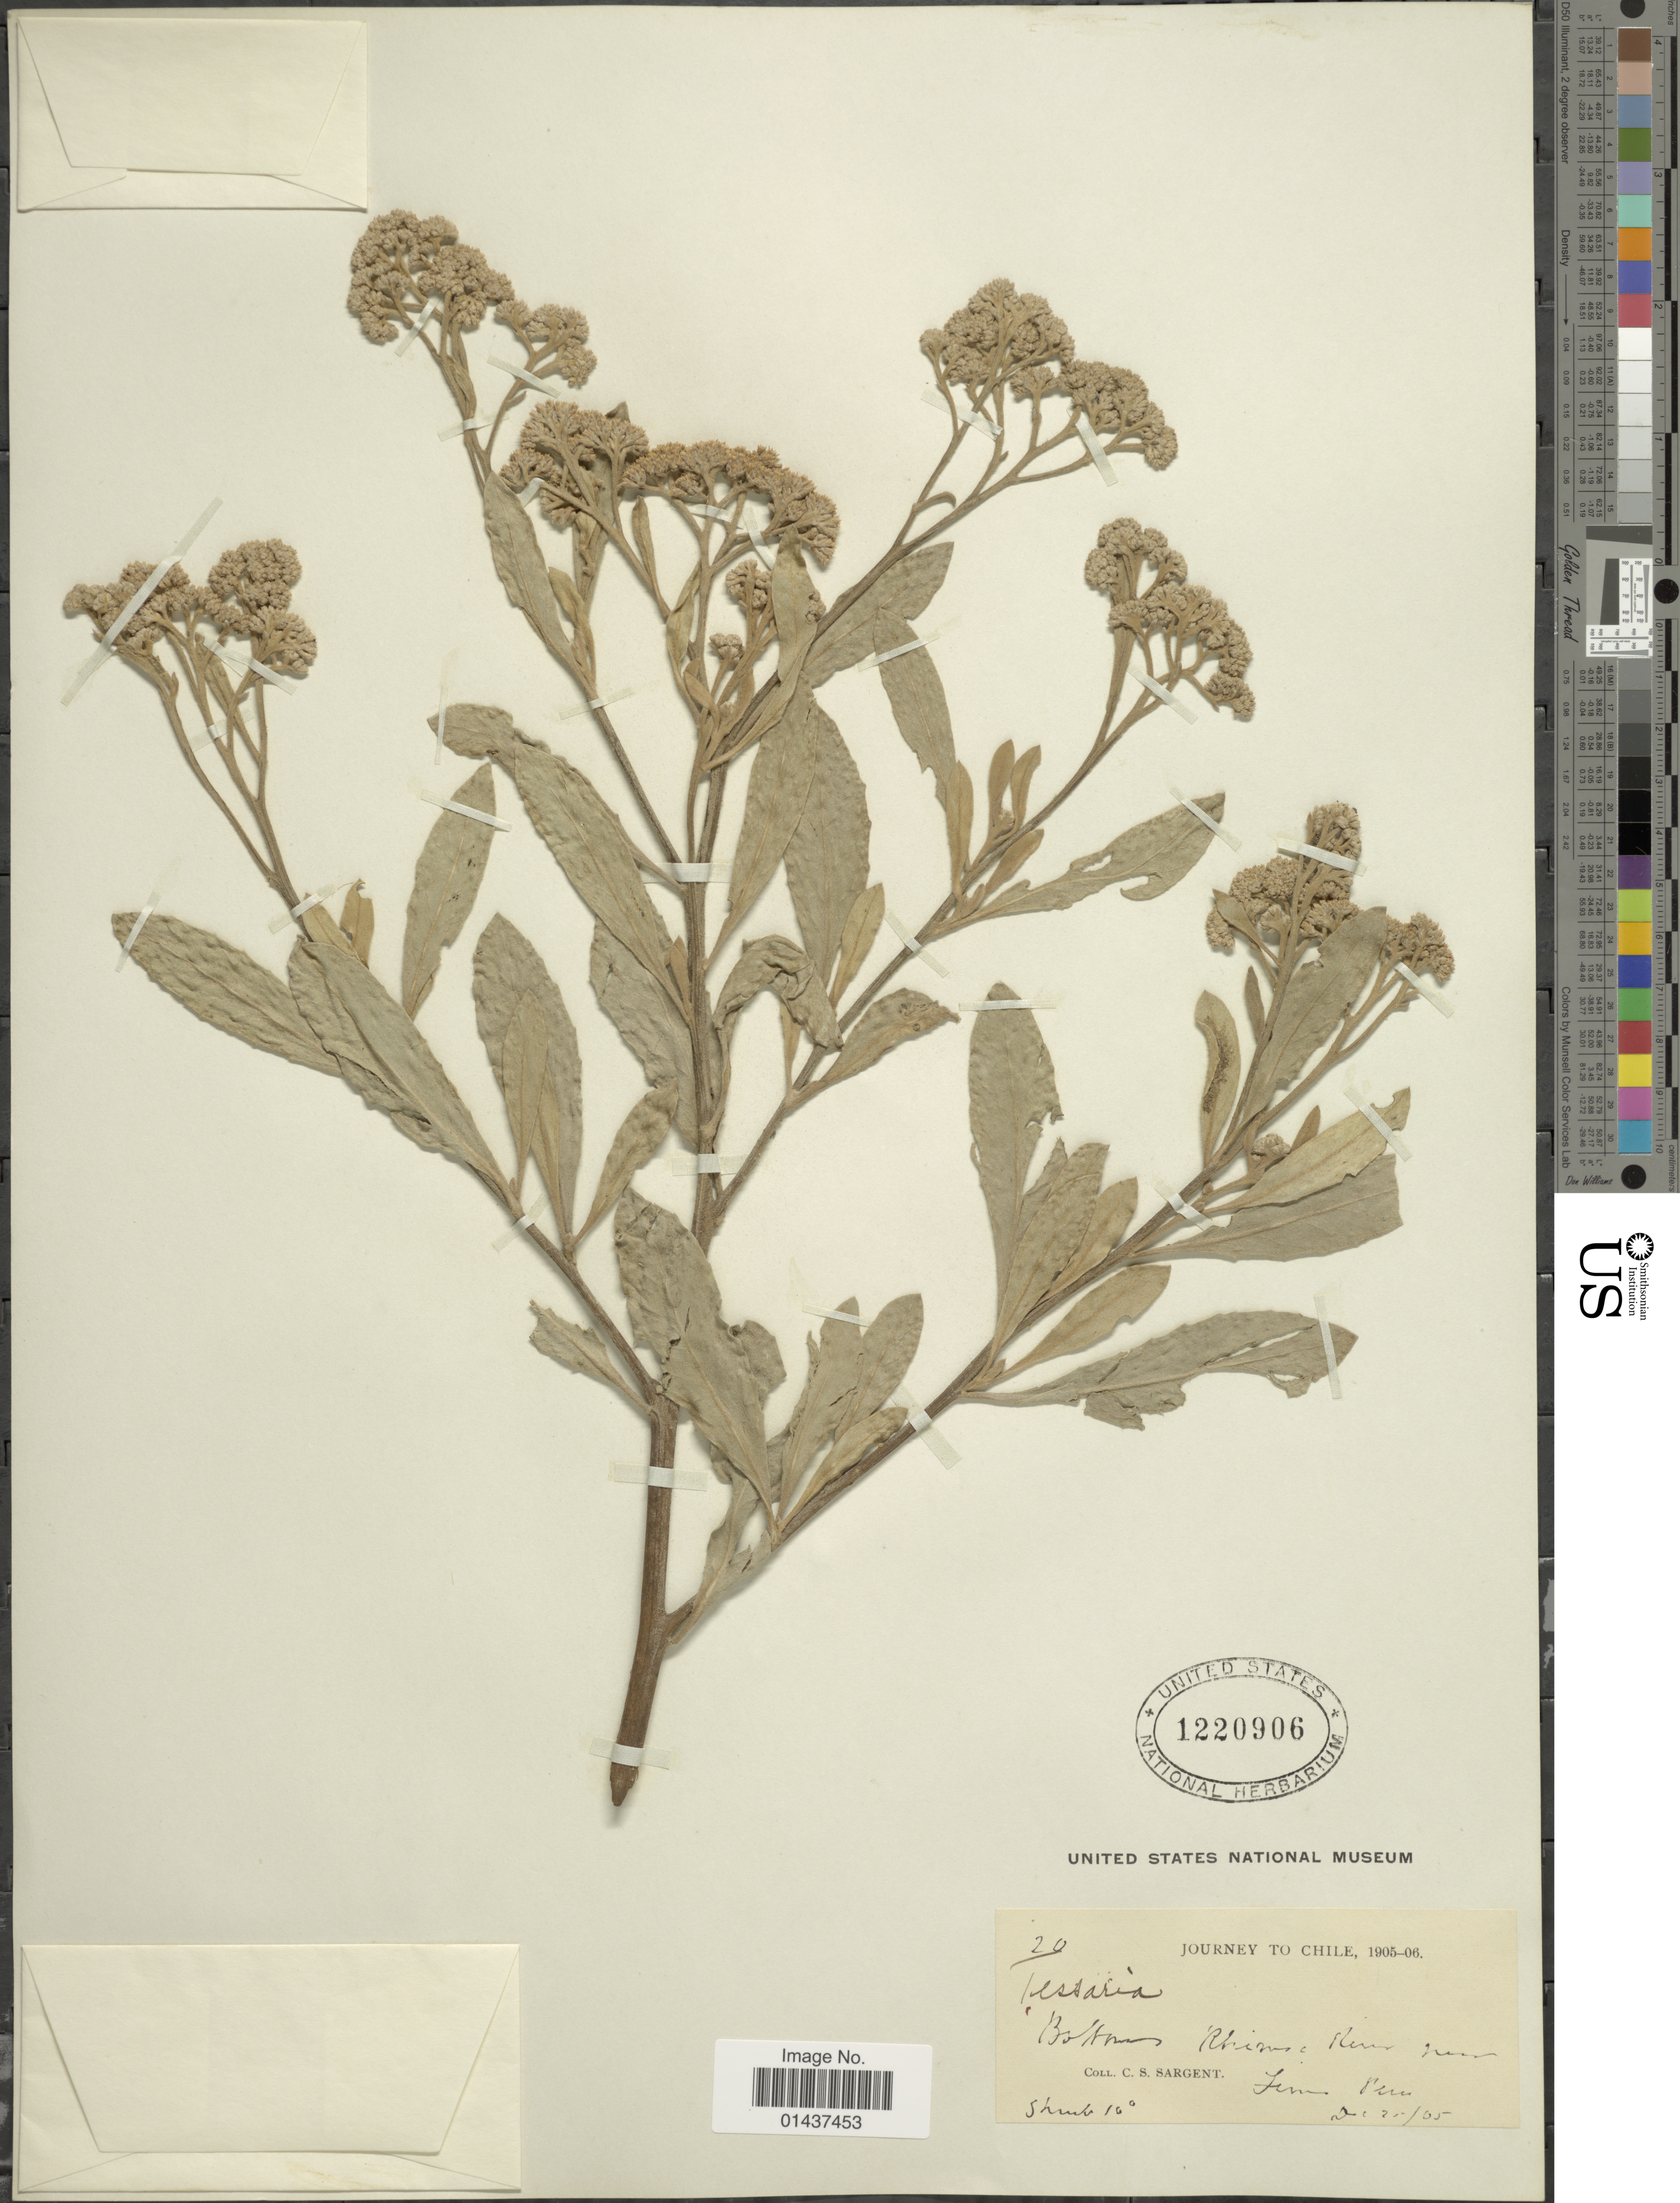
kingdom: Plantae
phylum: Tracheophyta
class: Magnoliopsida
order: Asterales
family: Asteraceae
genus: Tessaria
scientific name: Tessaria integrifolia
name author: Ruiz & Pav.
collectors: C. S. Sargent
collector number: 20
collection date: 1905-12-25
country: Peru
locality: Bottoms Rhimac River near Lima.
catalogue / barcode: US 1220906